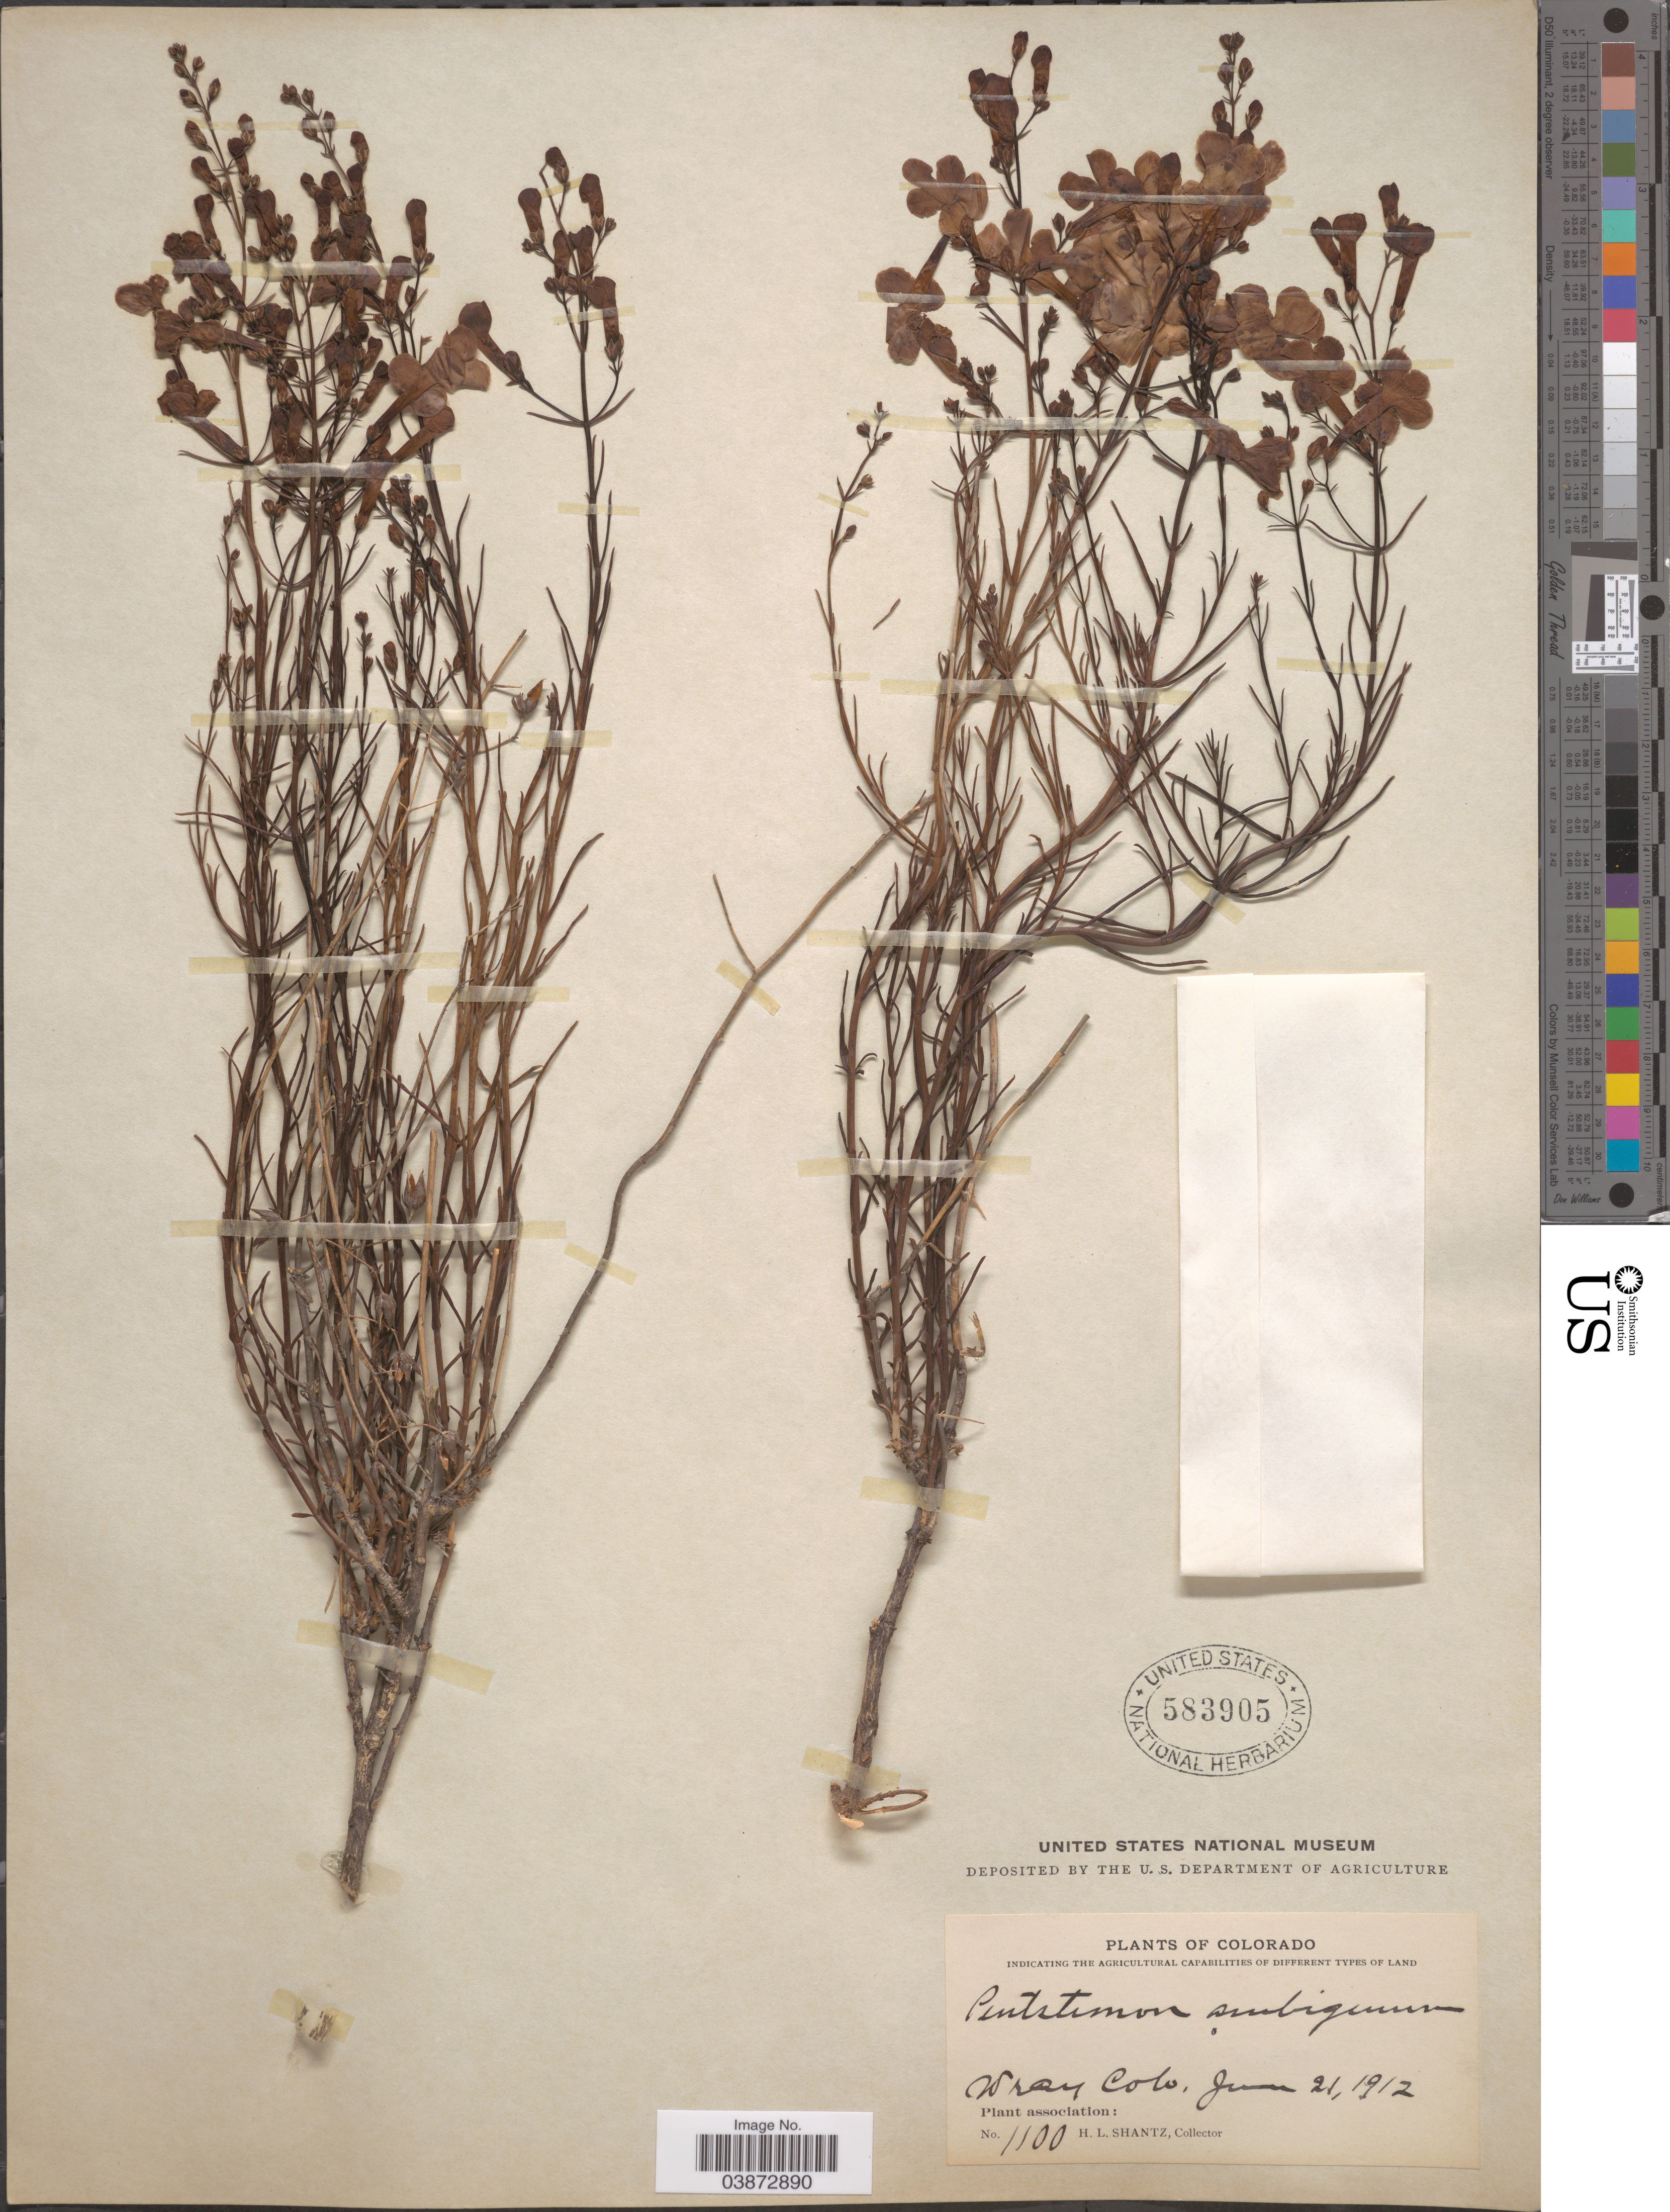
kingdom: Plantae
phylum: Tracheophyta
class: Magnoliopsida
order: Lamiales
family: Plantaginaceae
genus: Penstemon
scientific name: Penstemon ambiguus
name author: Torr.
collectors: H. Shantz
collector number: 1100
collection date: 1912-06-21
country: United States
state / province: Colorado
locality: Wray Colo.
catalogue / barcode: US 583905